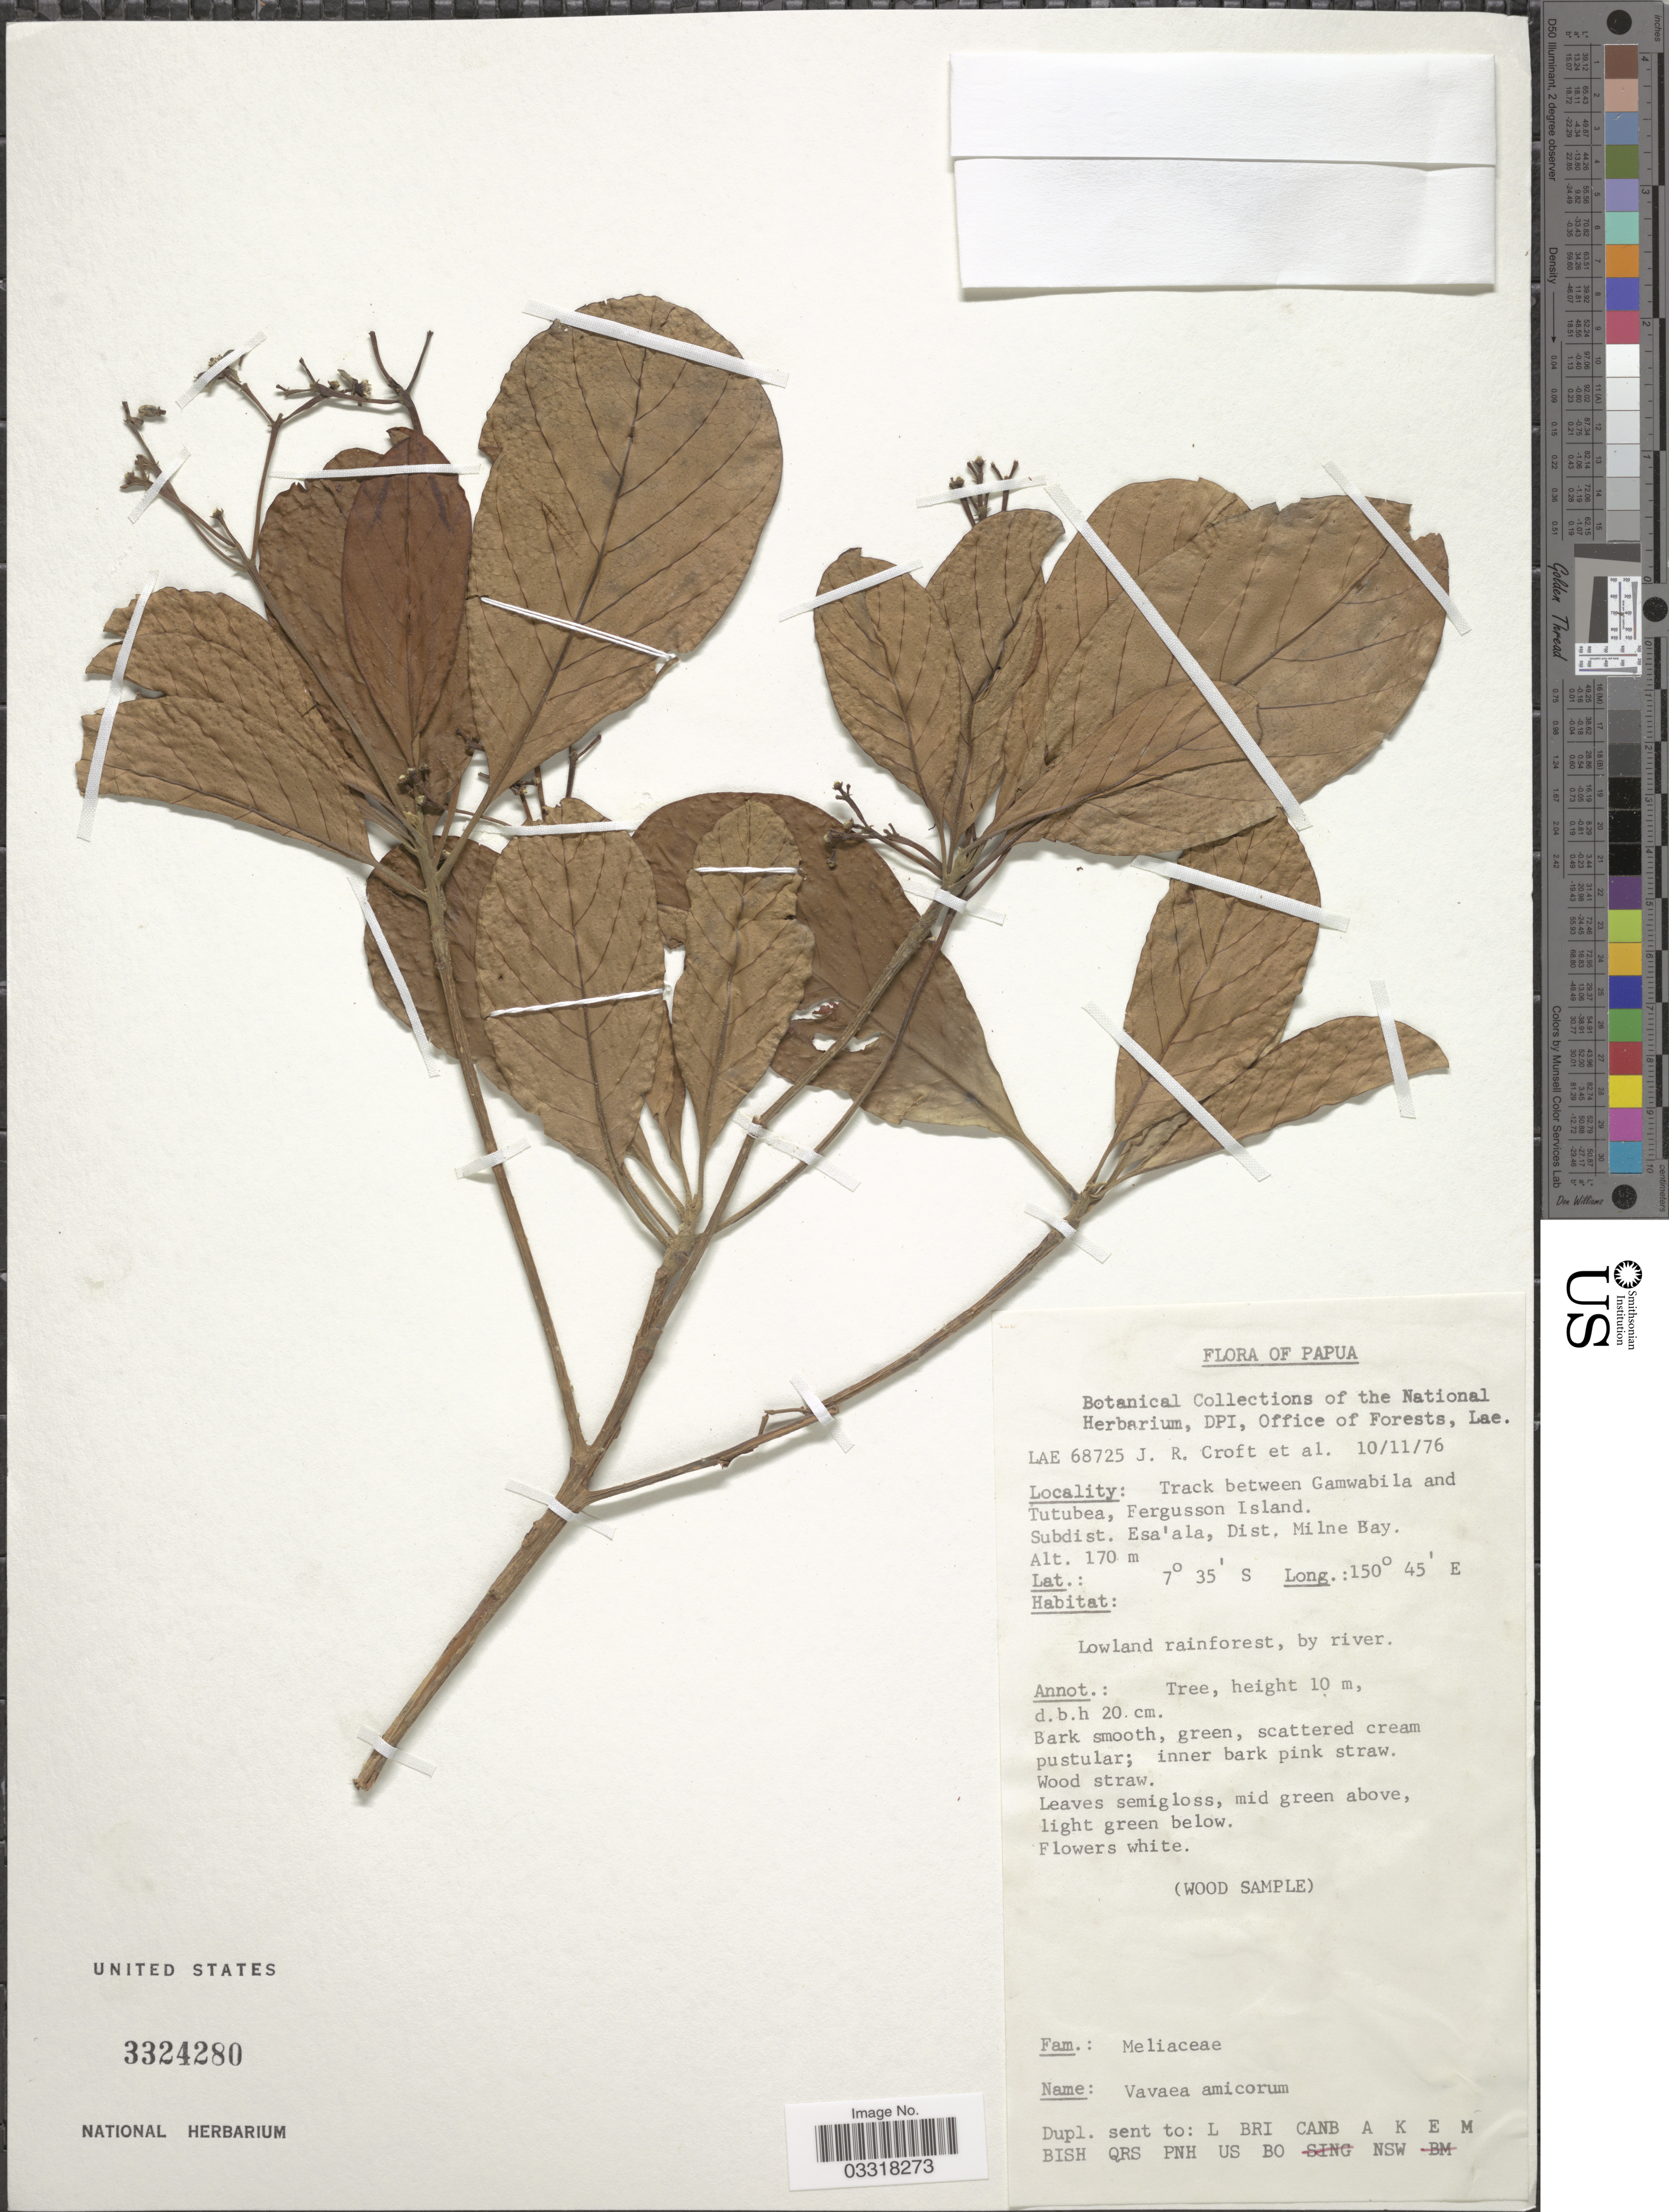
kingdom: Plantae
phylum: Tracheophyta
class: Magnoliopsida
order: Sapindales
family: Meliaceae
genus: Vavaea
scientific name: Vavaea amicorum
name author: Benth.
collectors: J. R. Croft & et al.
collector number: LAE68725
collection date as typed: Transcribed d/m/y: 10/11/76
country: Papua New Guinea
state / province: Milne Bay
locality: Papua. Track between Gamwabila and Tutubea, Fergusson Island. Subdist. Esa'ala, Dist. Milne Bay.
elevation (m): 170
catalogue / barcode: US 3324280